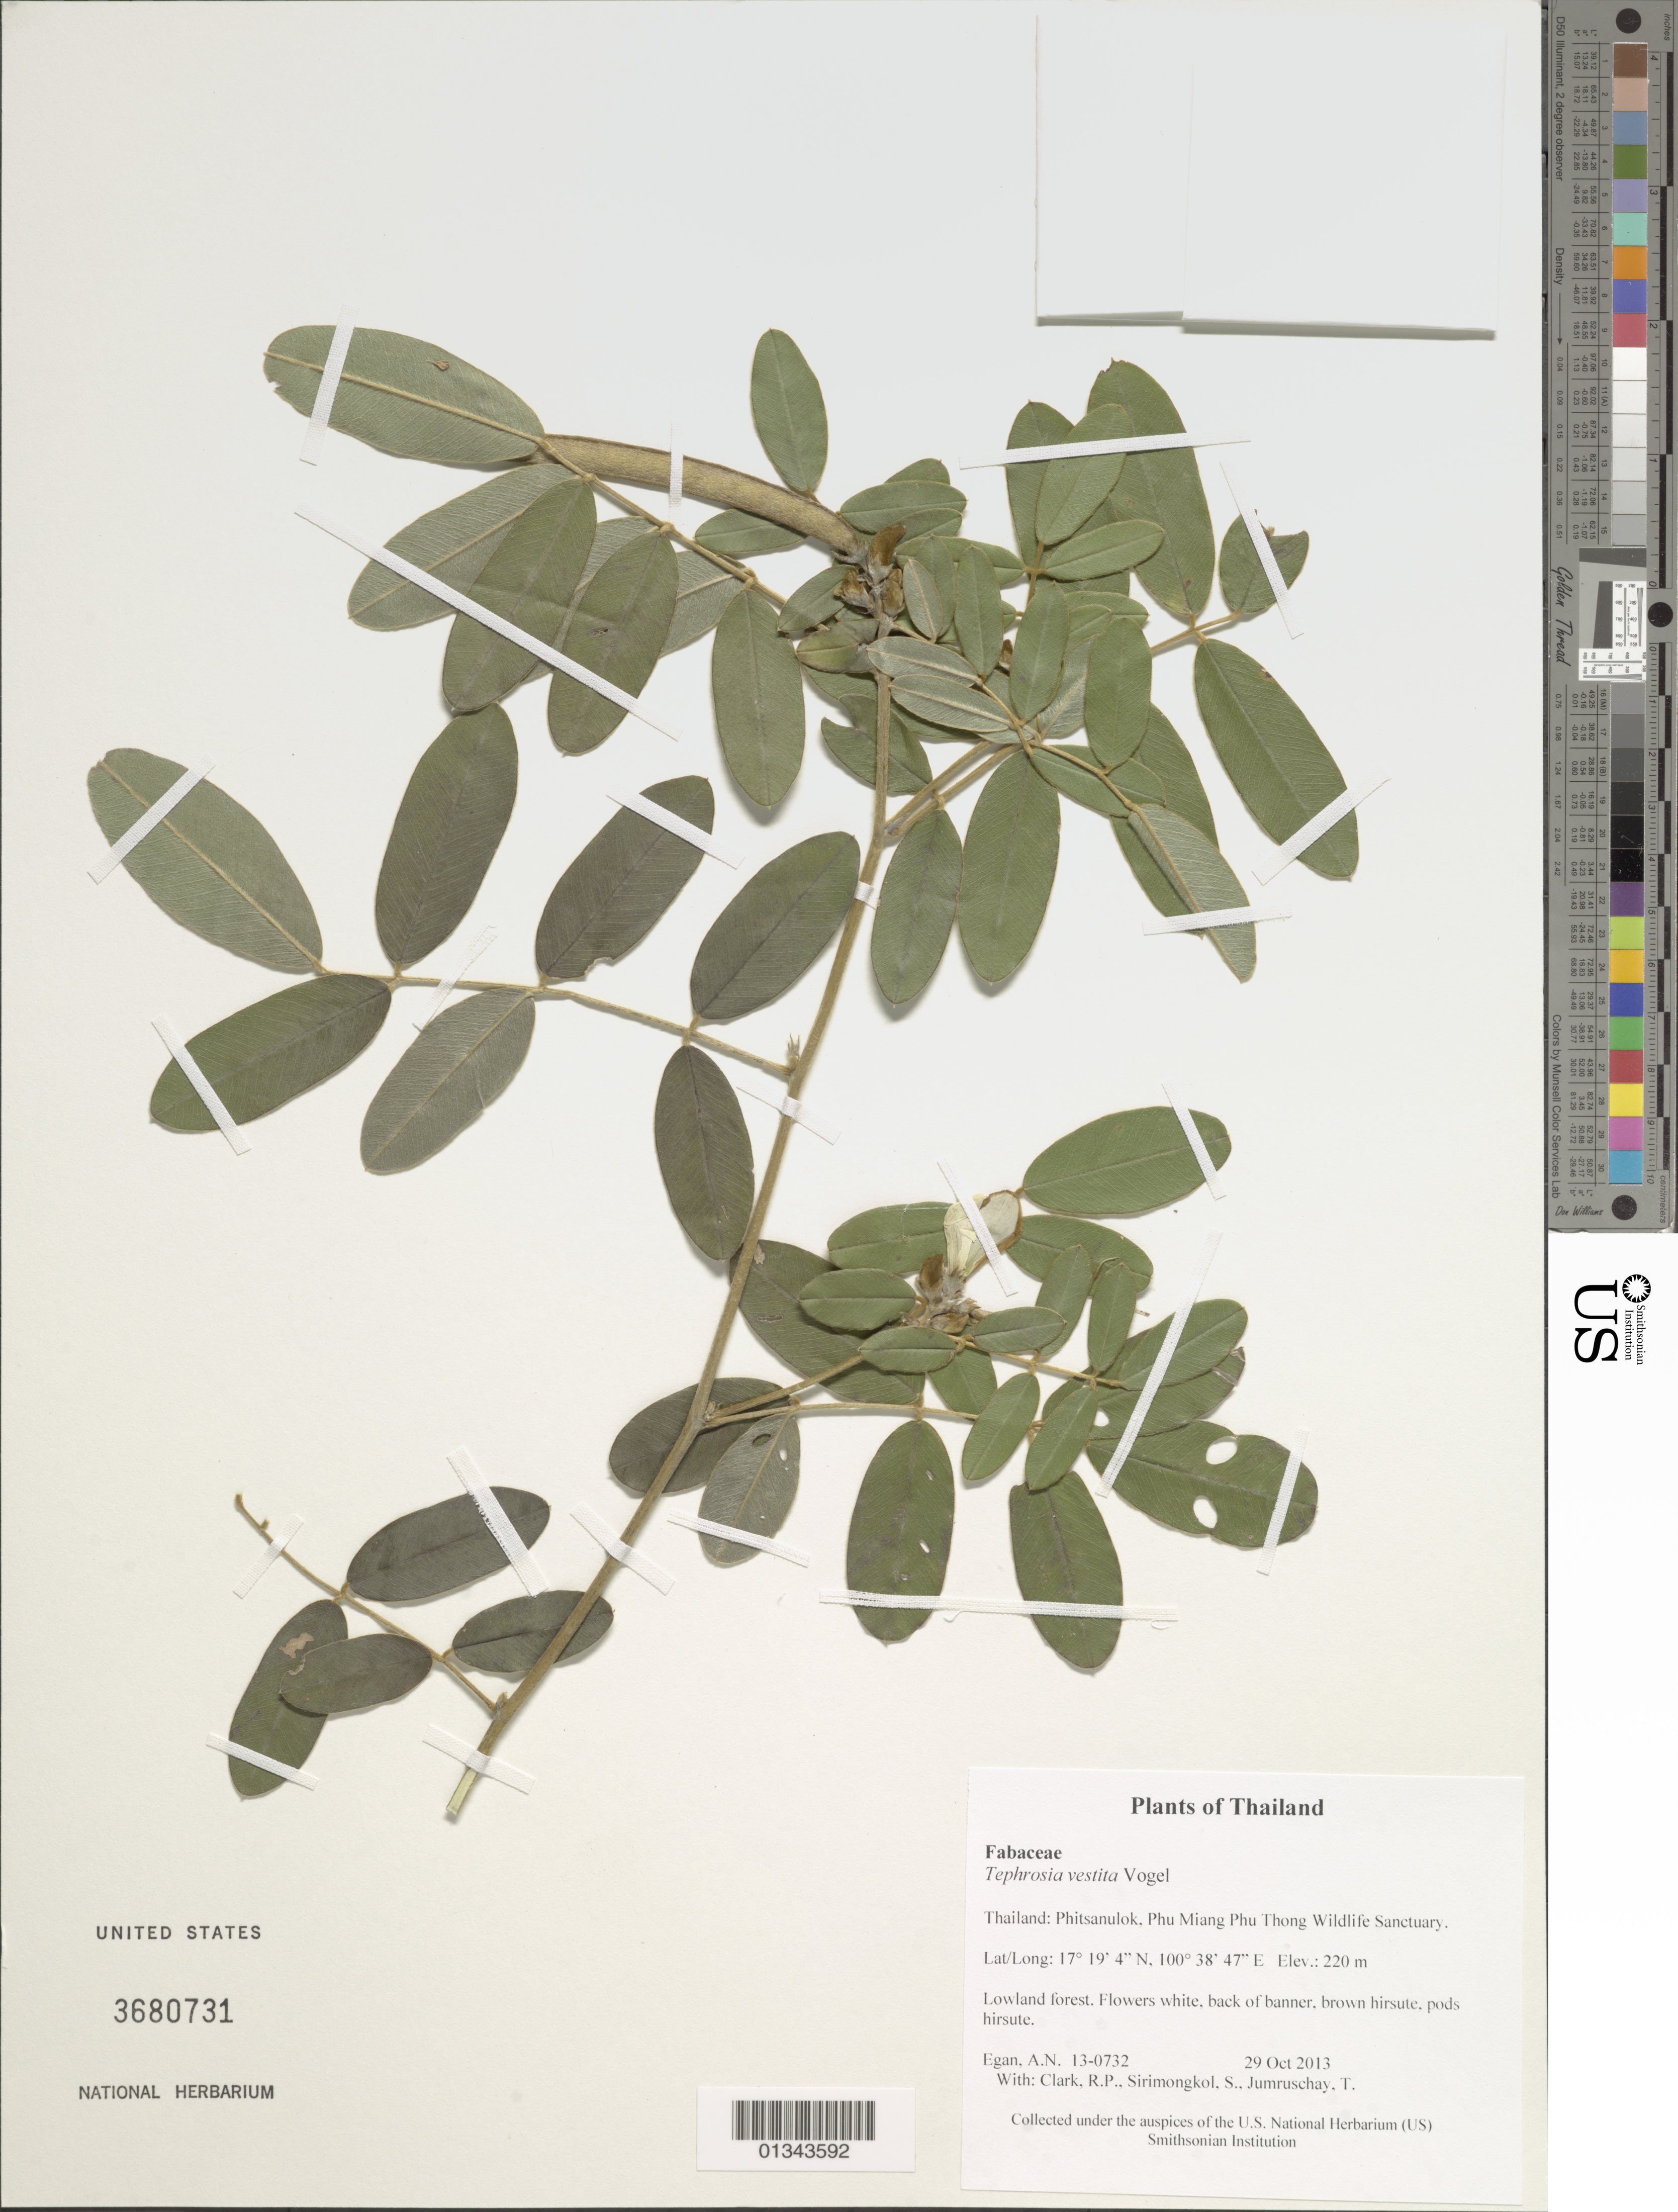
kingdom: Plantae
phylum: Tracheophyta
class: Magnoliopsida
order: Fabales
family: Fabaceae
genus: Tephrosia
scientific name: Tephrosia vestita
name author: Vogel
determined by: Egan, Ashley N., (US), Smithsonian Institution - National Museum of Natural History (UNITED STATES)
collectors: A. N. Egan, R. P. Clark, S. Sirimongkol & T. Jumruschay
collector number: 13-0732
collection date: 2013-10-29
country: Thailand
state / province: Phitsanulok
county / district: Chat Trakan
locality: Phu Miang Phu Thong Wildlife Sanctuary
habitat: Lowland forest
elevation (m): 220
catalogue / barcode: US 3680731